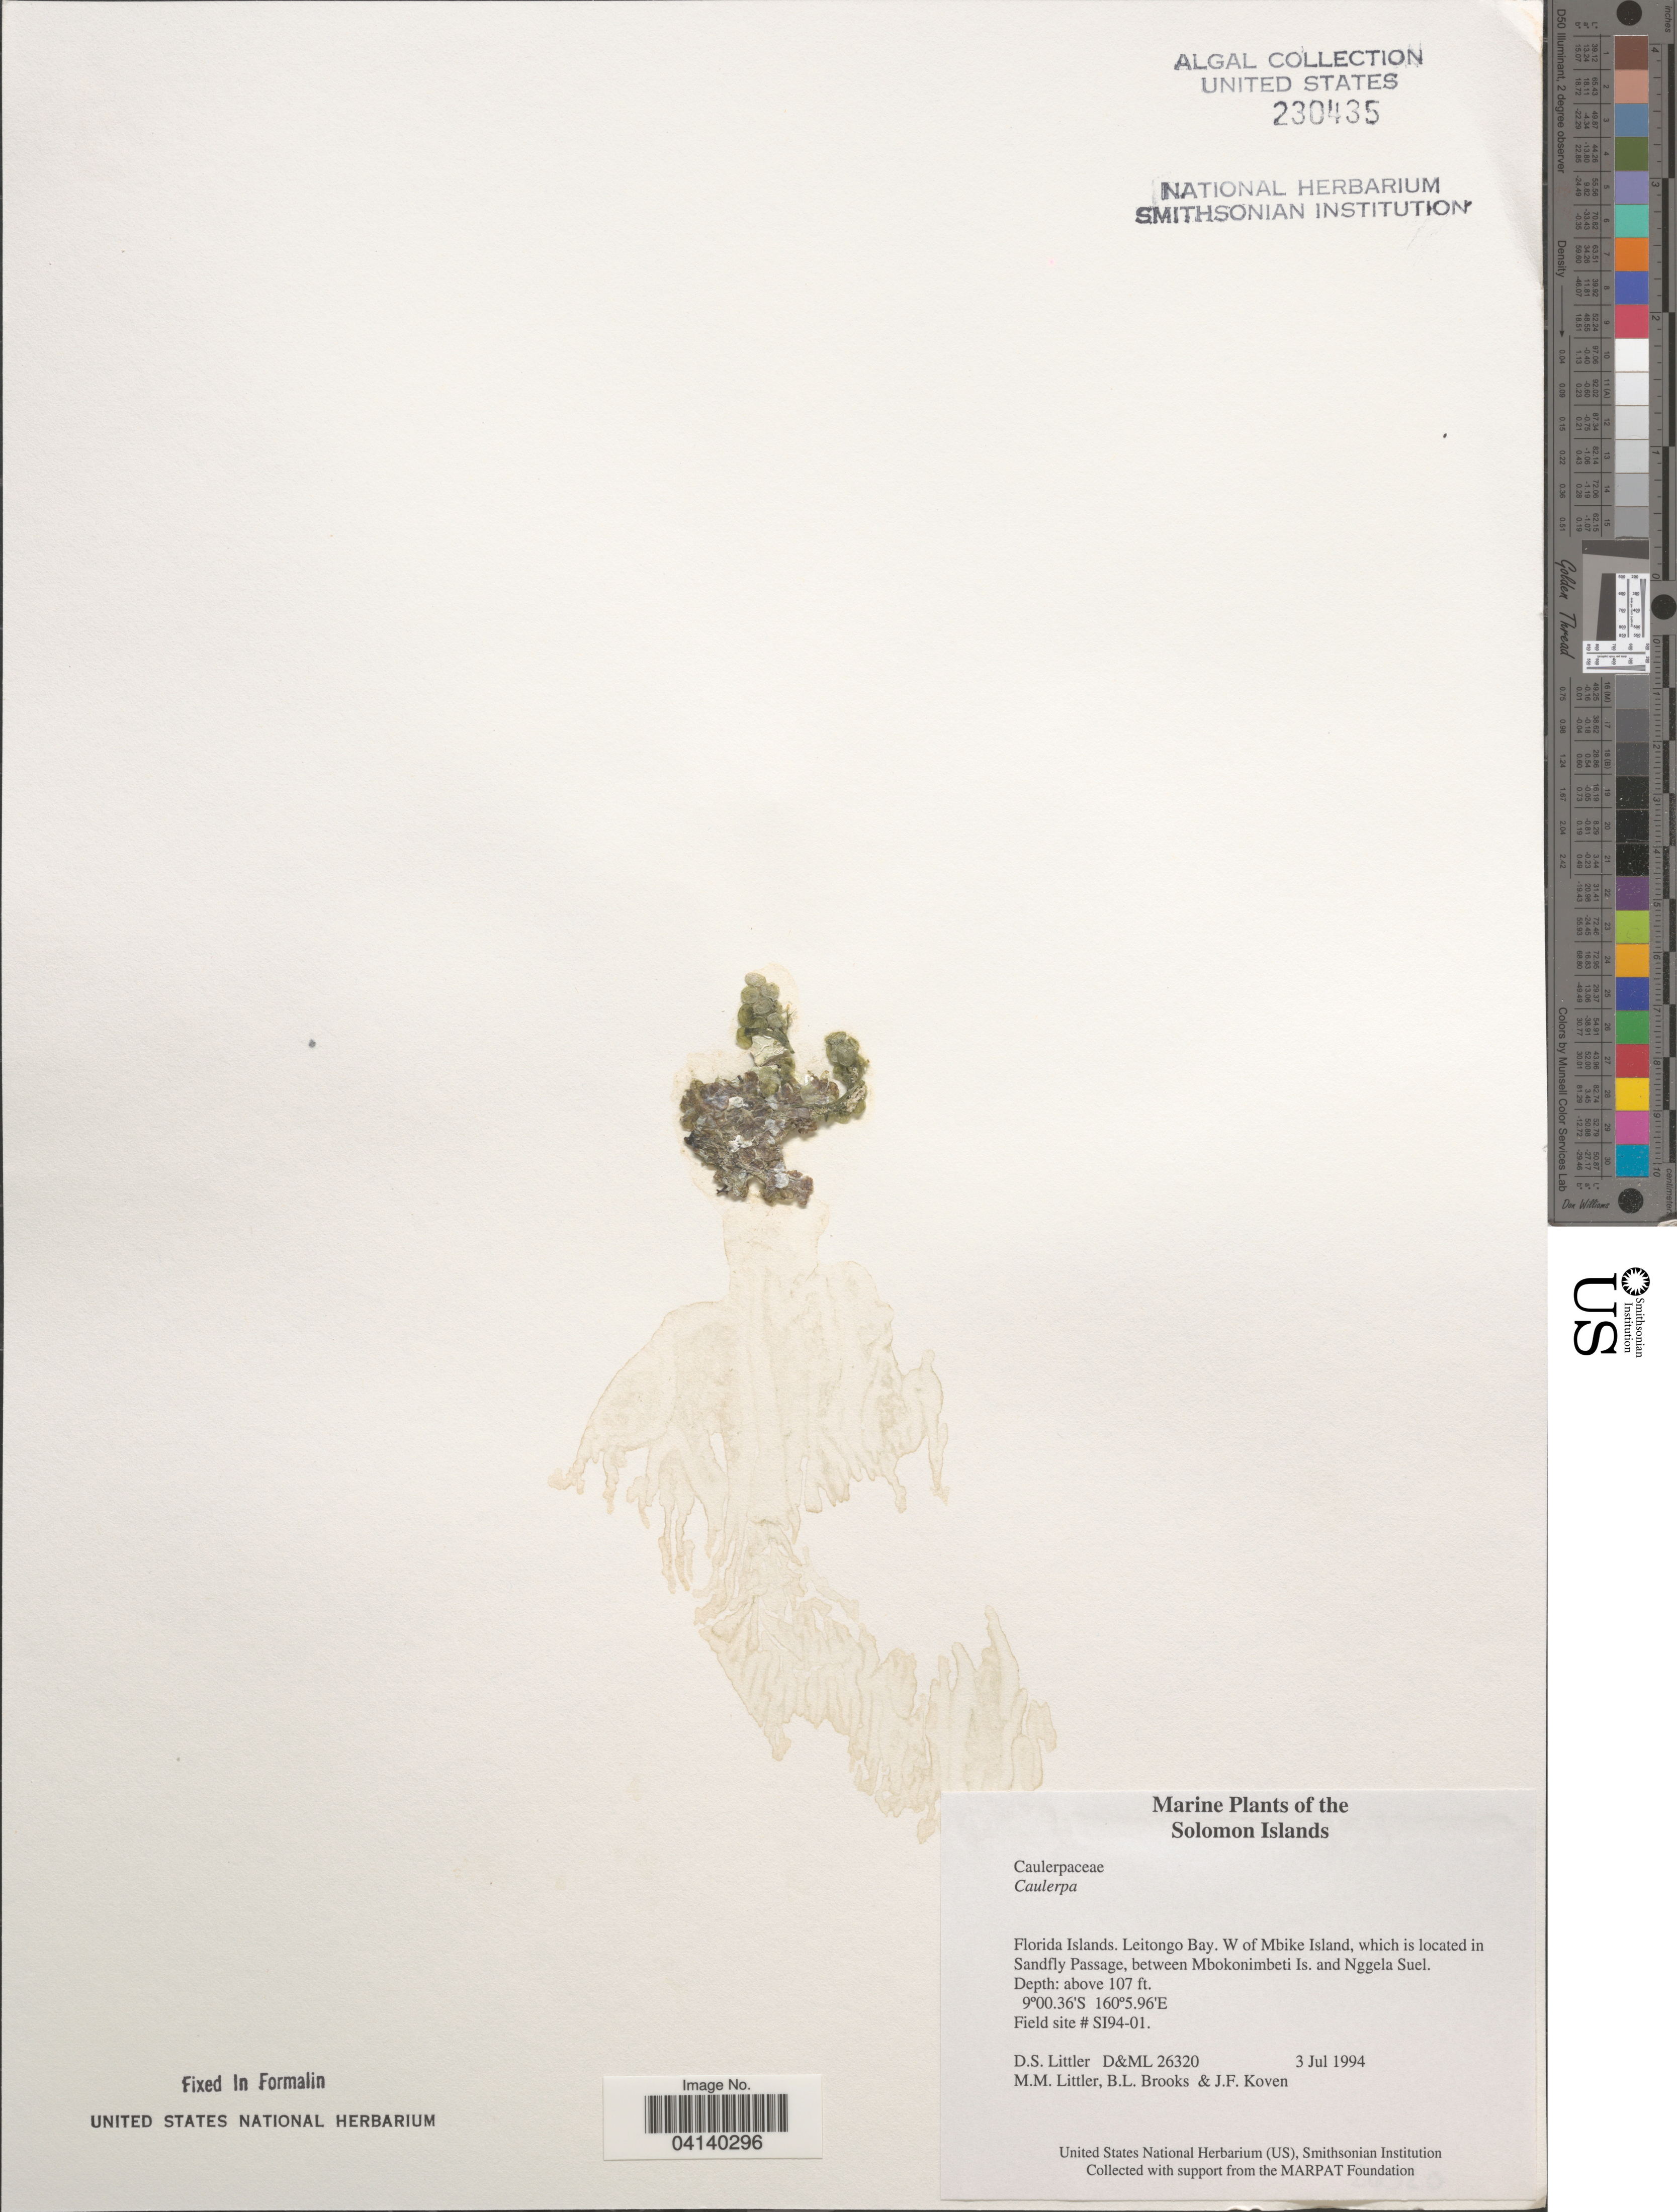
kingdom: Plantae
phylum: Chlorophyta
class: Ulvophyceae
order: Bryopsidales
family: Caulerpaceae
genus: Caulerpa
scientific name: Caulerpa sp.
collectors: D. S. Littler, B. Brooks & J. Koven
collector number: D&ML26320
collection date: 1994-07-03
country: Solomon Islands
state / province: Solomon Islands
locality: Florida Islands. Leitongo Bay. W of Mbike Island, which is located in Sandfly Passage, between Mbokonimbeti Is. and Nggela Suel. Field site # SI94-01.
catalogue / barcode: US 230435